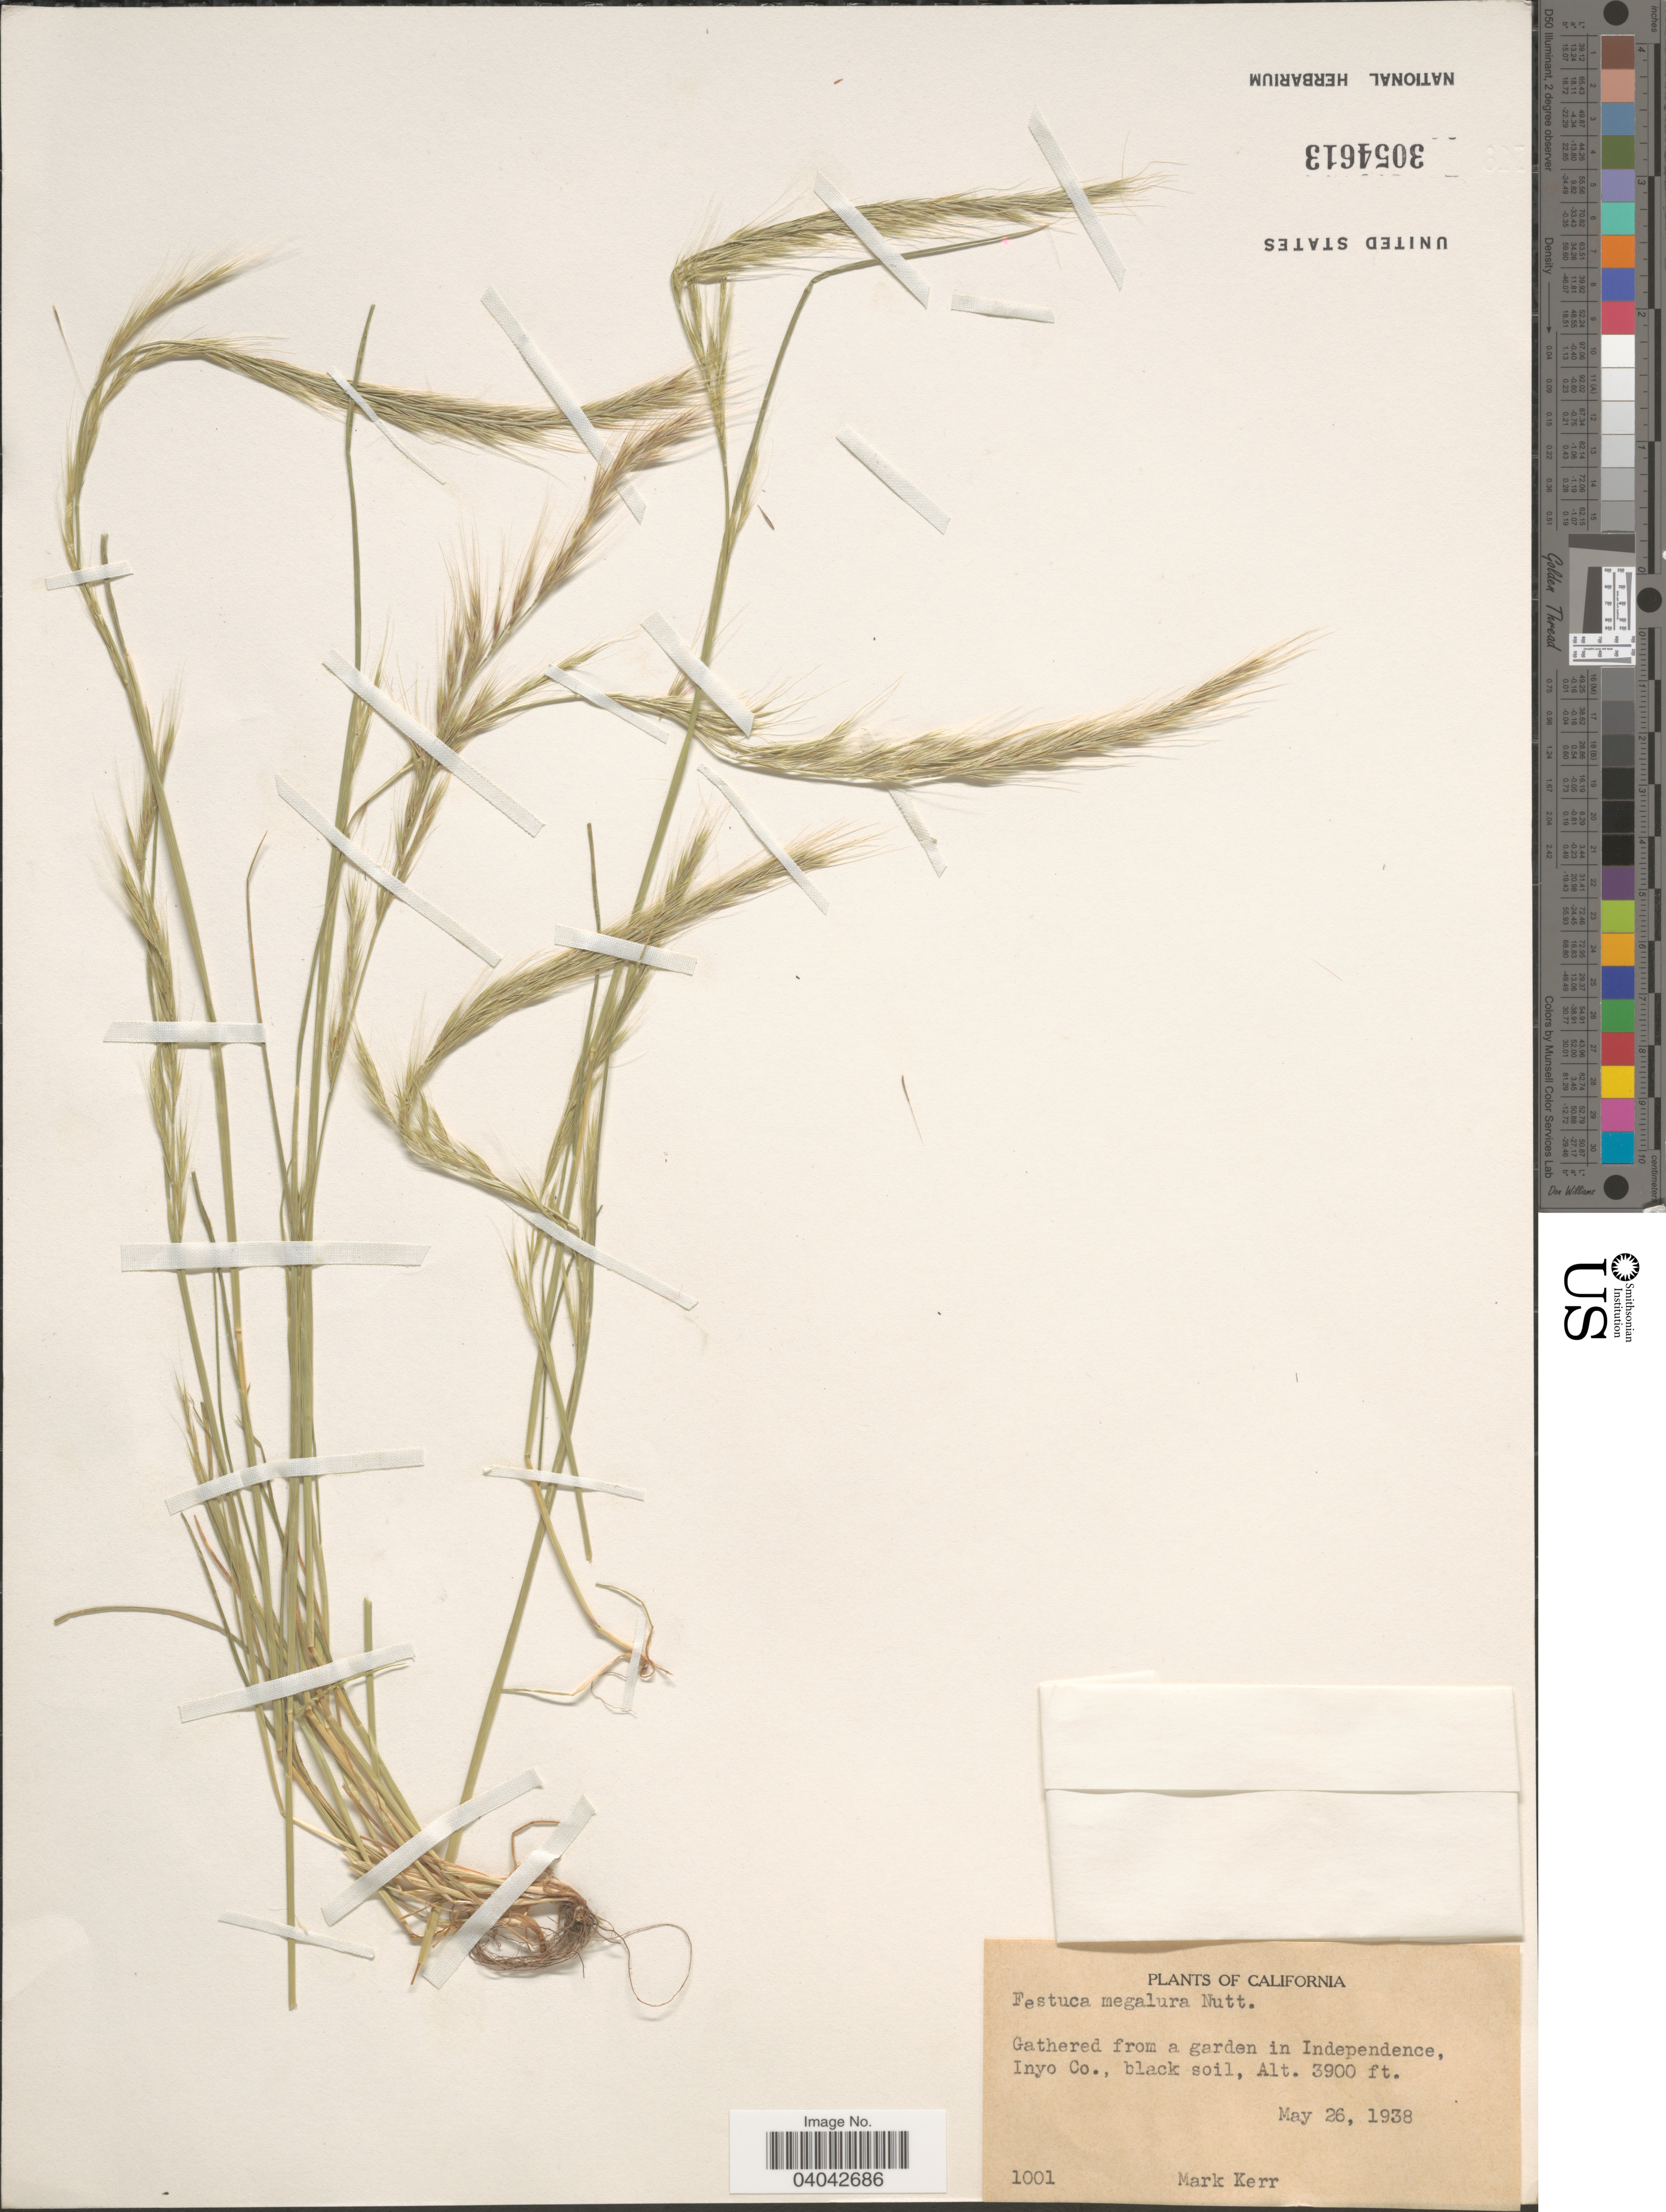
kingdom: Plantae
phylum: Tracheophyta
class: Liliopsida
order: Poales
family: Poaceae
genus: Festuca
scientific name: Festuca megalura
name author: Nutt.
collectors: M. Kerr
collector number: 1001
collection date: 1938-05-26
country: United States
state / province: California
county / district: Inyo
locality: Gathered from a garden in Independence, Inyo Co.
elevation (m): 1189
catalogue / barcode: US 3054613